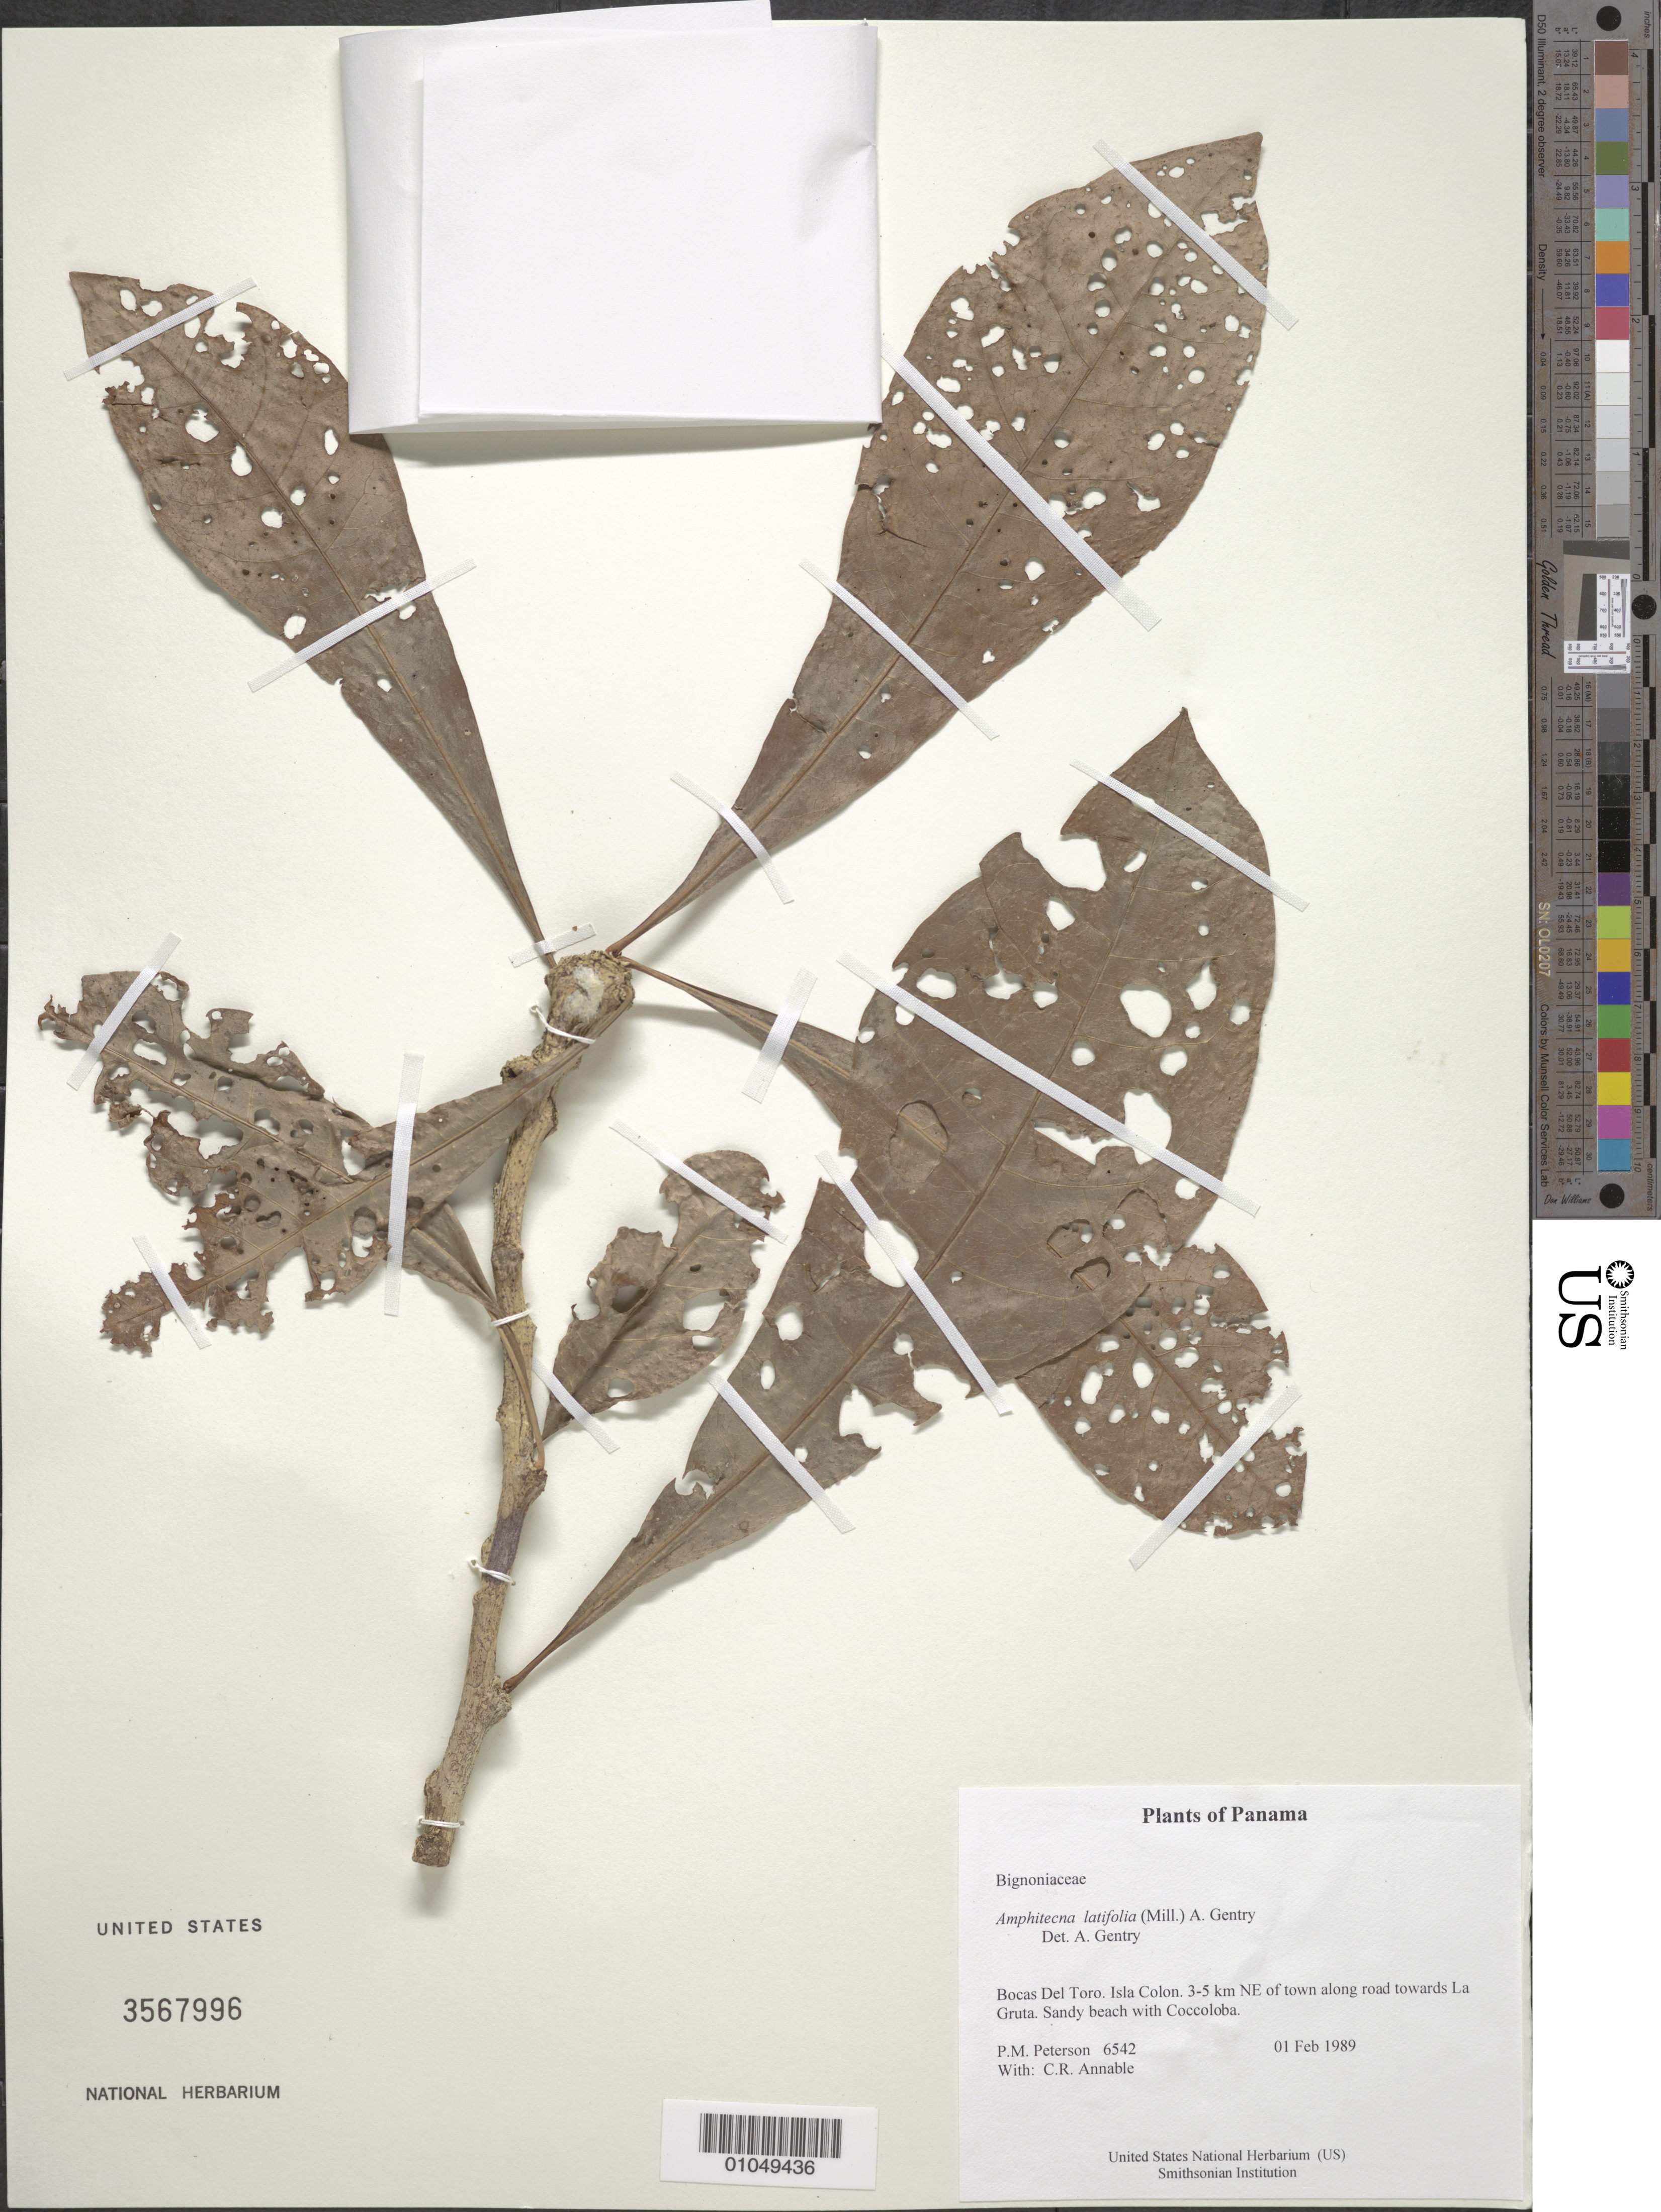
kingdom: Plantae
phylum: Tracheophyta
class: Magnoliopsida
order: Lamiales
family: Bignoniaceae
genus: Amphitecna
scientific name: Amphitecna latifolia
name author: (Mill.) A.H. Gentry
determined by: Gentry, A. H.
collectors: P. M. Peterson & C. R. Annable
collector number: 06542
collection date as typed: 01 Feb 1989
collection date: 1989-02-01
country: Panama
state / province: Bocas del Toro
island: Colón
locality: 3-5 km NE of town along road towards La Gruta.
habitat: Sandy beach with Coccoloba.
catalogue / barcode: US 3567996